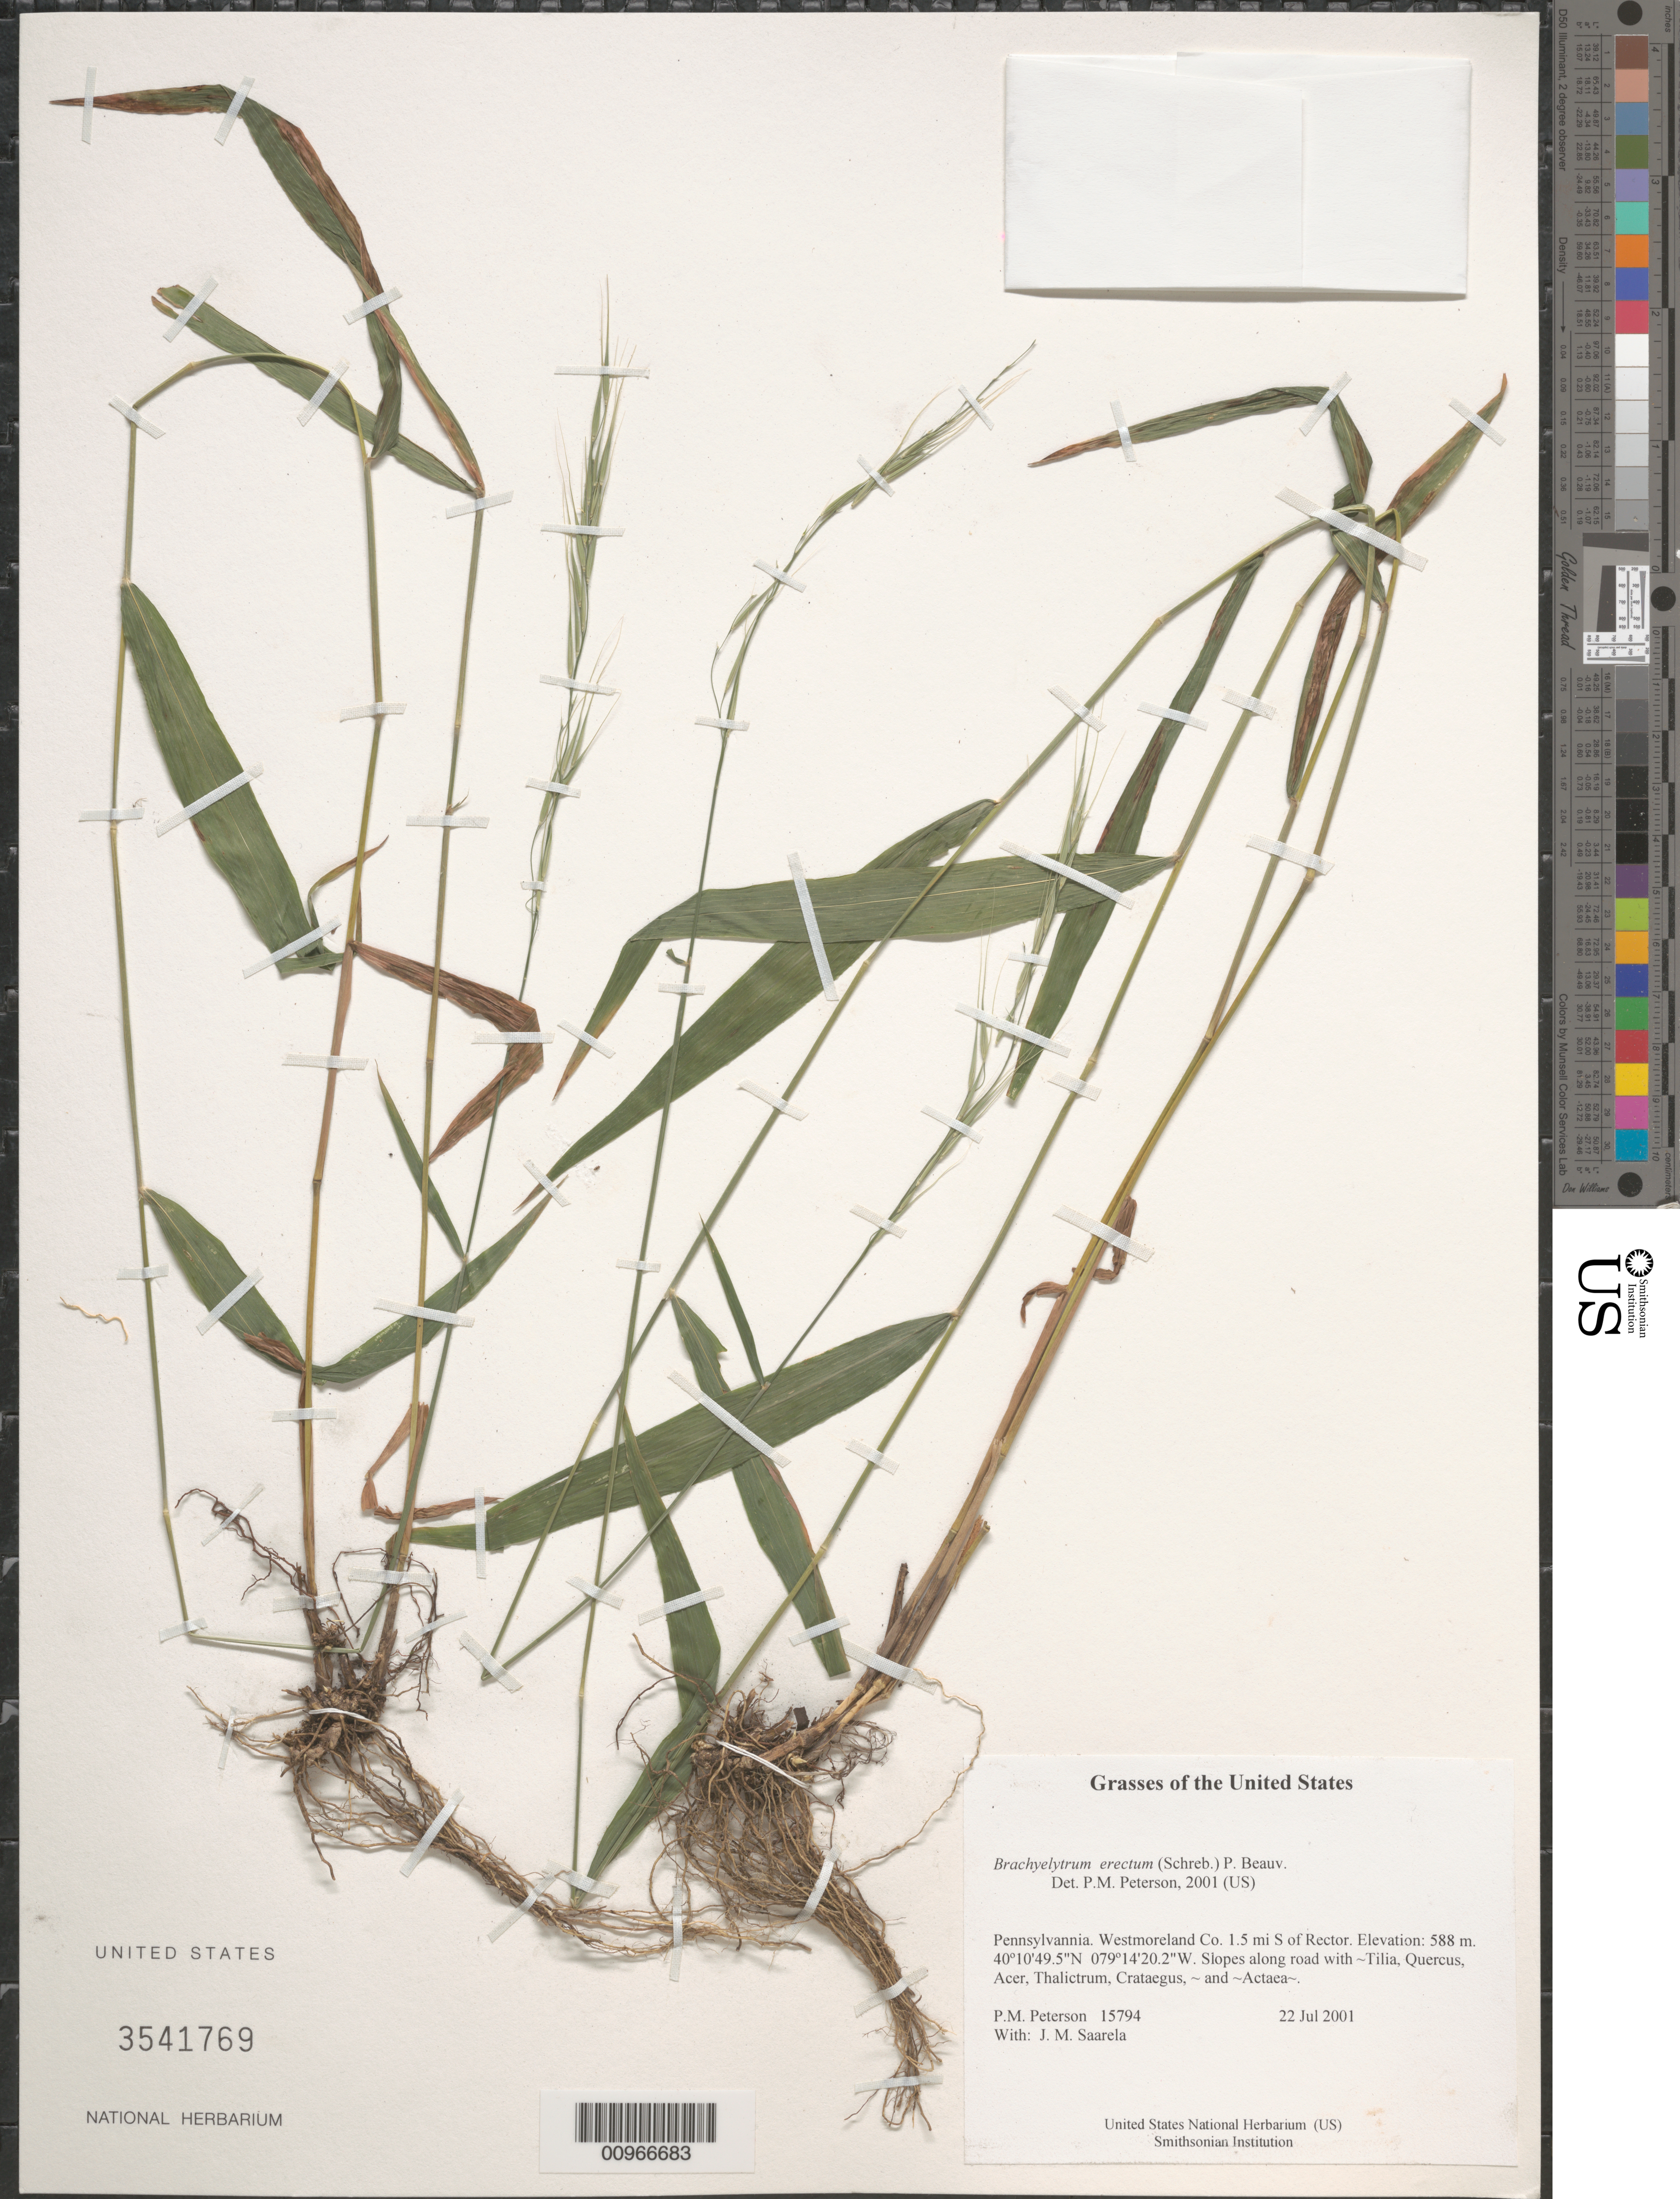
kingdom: Plantae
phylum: Tracheophyta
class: Liliopsida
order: Poales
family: Poaceae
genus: Brachyelytrum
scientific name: Brachyelytrum erectum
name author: (Schreb.) P. Beauv.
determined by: Peterson, Paul M., (BOT), Smithsonian Institution - National Museum of Natural History (UNITED STATES)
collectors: P. M. Peterson & J. Saarela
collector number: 15794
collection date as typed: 22 Jul 2001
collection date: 2001-07-22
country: United States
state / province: Pennsylvania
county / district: Westmoreland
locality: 1.5 mi S of Rector.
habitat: Slopes along road with ~Tilia, Quercus, Acer, Thalictrum, Crataegus, ~ and ~Actaea~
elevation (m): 588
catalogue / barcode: US 3541769